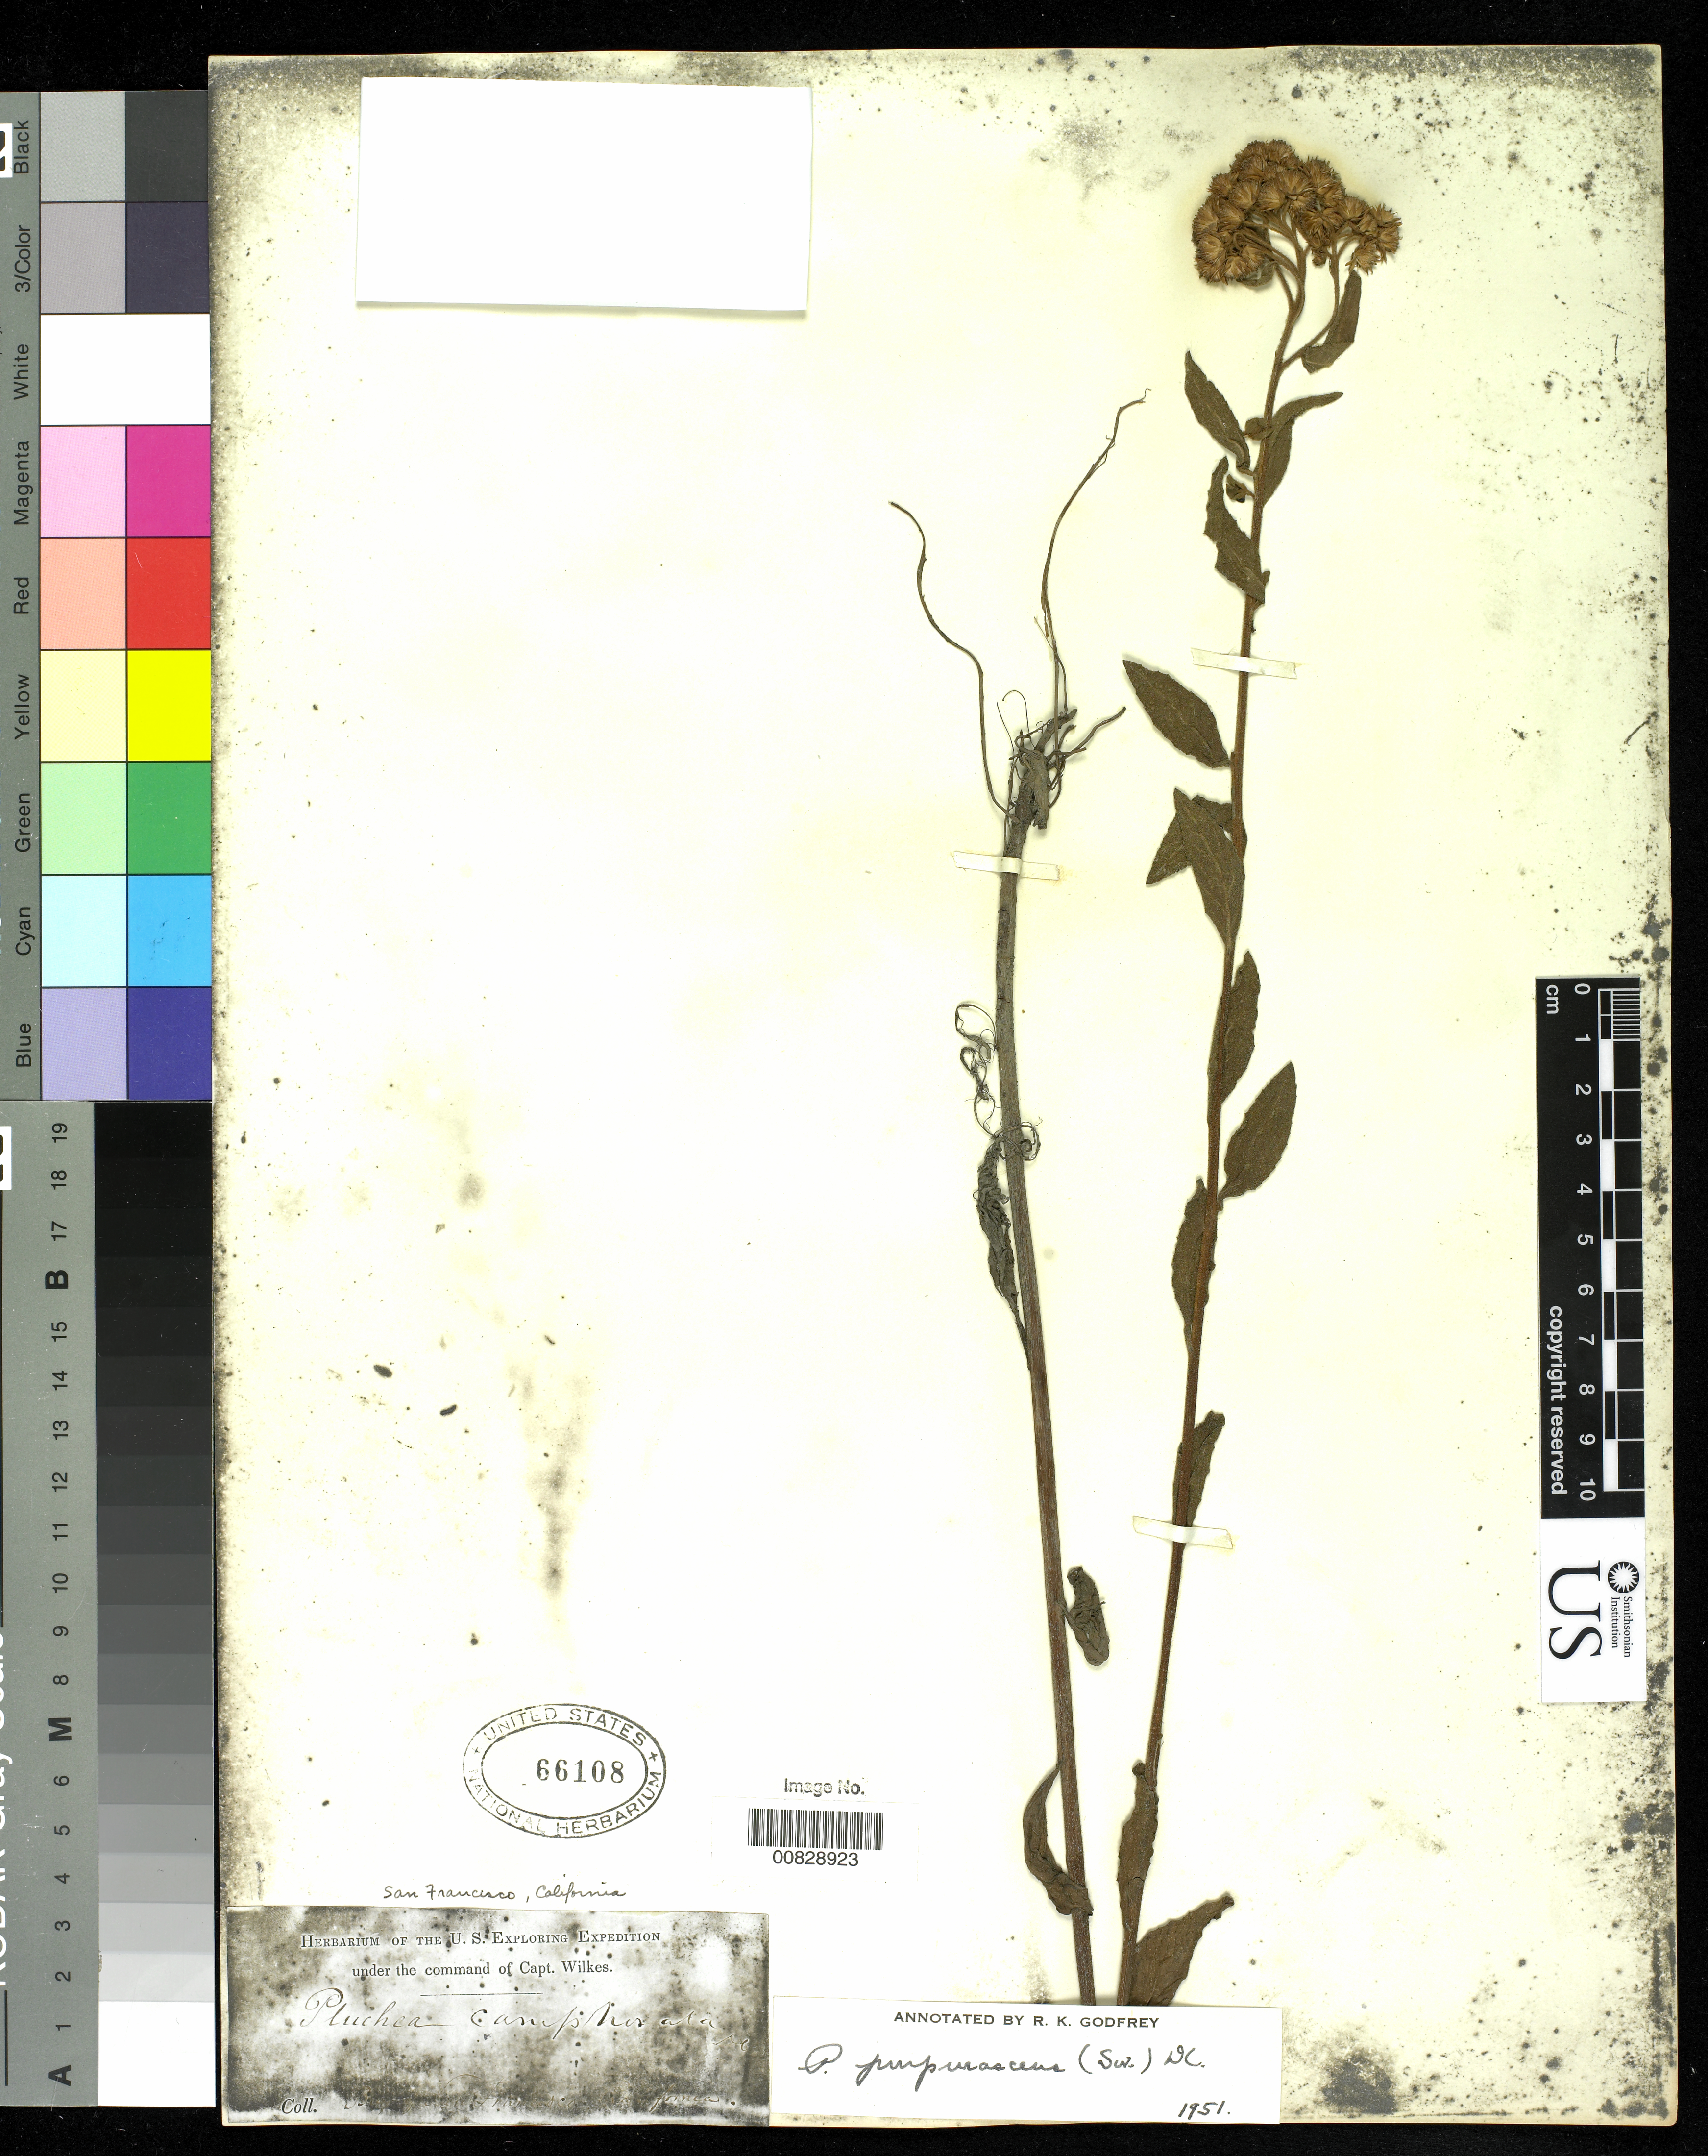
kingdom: Plantae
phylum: Tracheophyta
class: Magnoliopsida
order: Asterales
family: Asteraceae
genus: Pluchea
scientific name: Pluchea odorata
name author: (L.) Cass.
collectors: Wilkes Explor. Exped.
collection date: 1838/1842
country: United States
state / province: California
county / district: San Francisco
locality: Bay of San Francisco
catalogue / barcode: US 66108